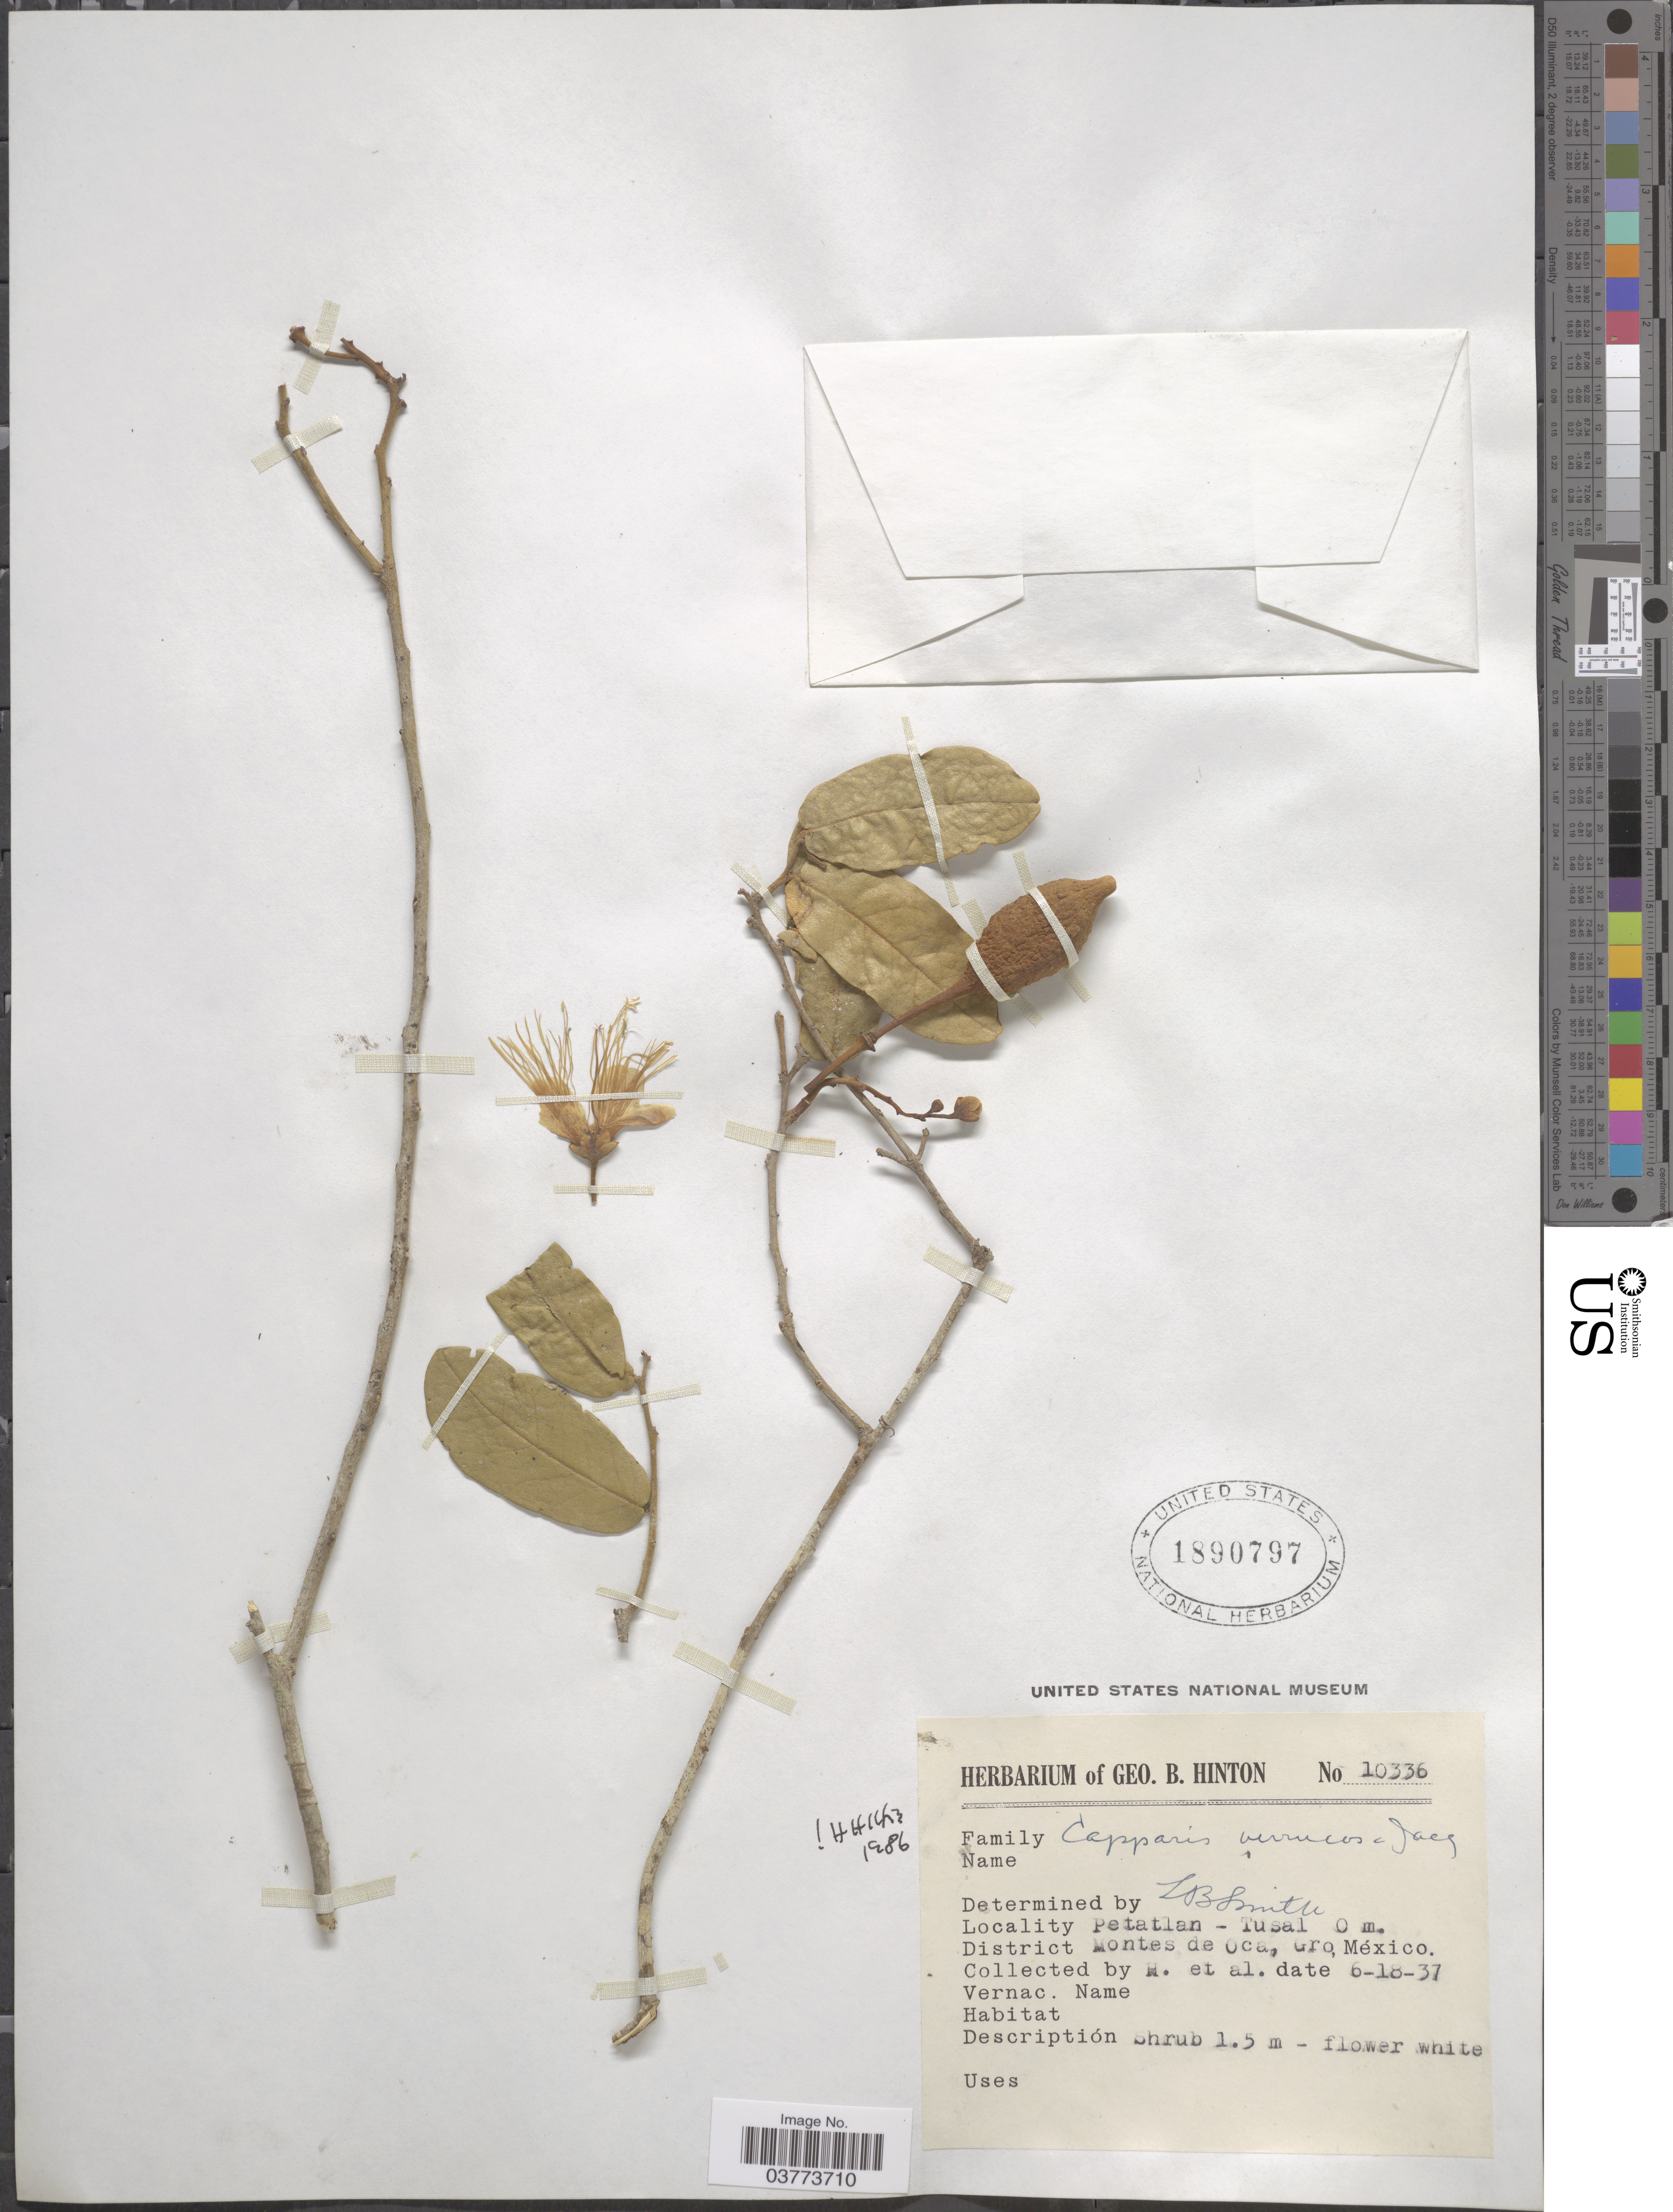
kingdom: Plantae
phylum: Tracheophyta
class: Magnoliopsida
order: Brassicales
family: Capparaceae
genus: Cynophalla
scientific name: Cynophalla verrucosa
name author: (Jacq.) J. Presl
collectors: G. B. Hinton & et al.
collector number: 10336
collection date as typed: Transcribed d/m/y: 18/6/37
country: Mexico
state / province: Guerrero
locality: Petatlan - Tusal. District Montes de Oca.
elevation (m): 0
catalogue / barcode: US 1890797